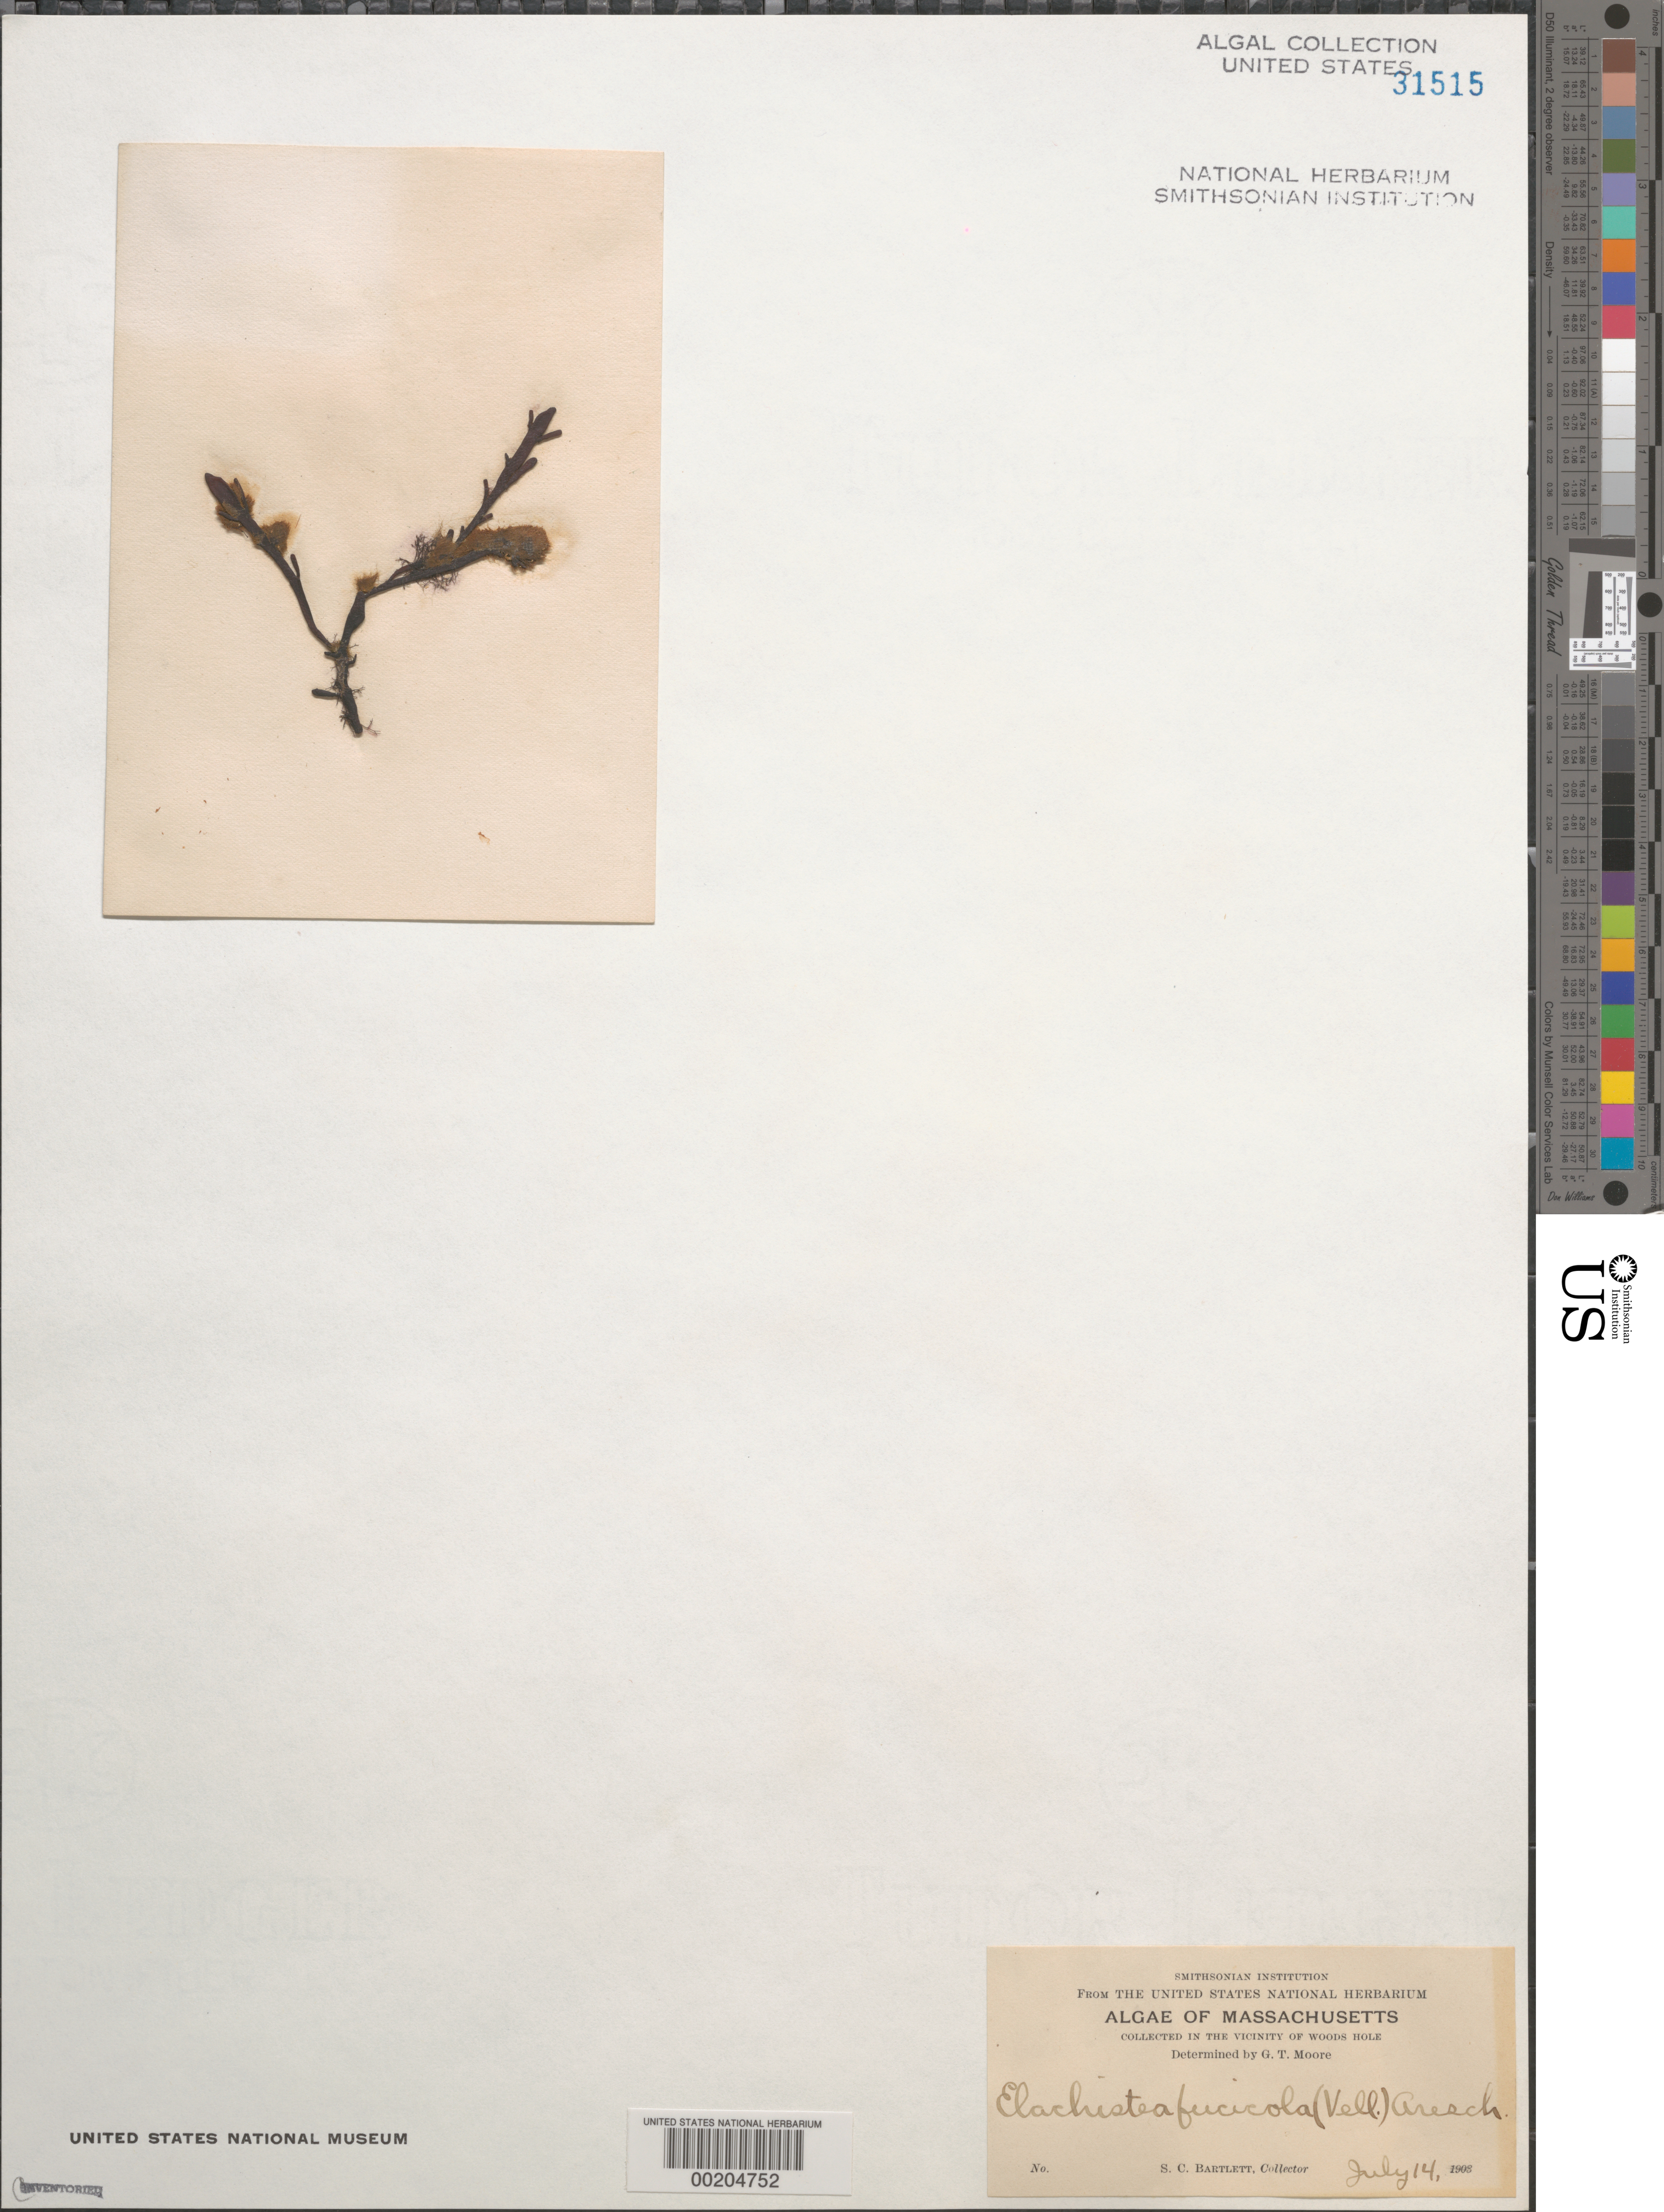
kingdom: Chromista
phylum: Ochrophyta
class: Phaeophyceae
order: Ectocarpales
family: Chordariaceae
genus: Elachista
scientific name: Elachista fucicola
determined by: Moore, G. T.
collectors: S. C. Bartlett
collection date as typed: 14 Jul 1903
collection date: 1903-07-14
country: United States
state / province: Massachusetts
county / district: Barnstable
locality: Woods Hole area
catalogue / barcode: US 31515